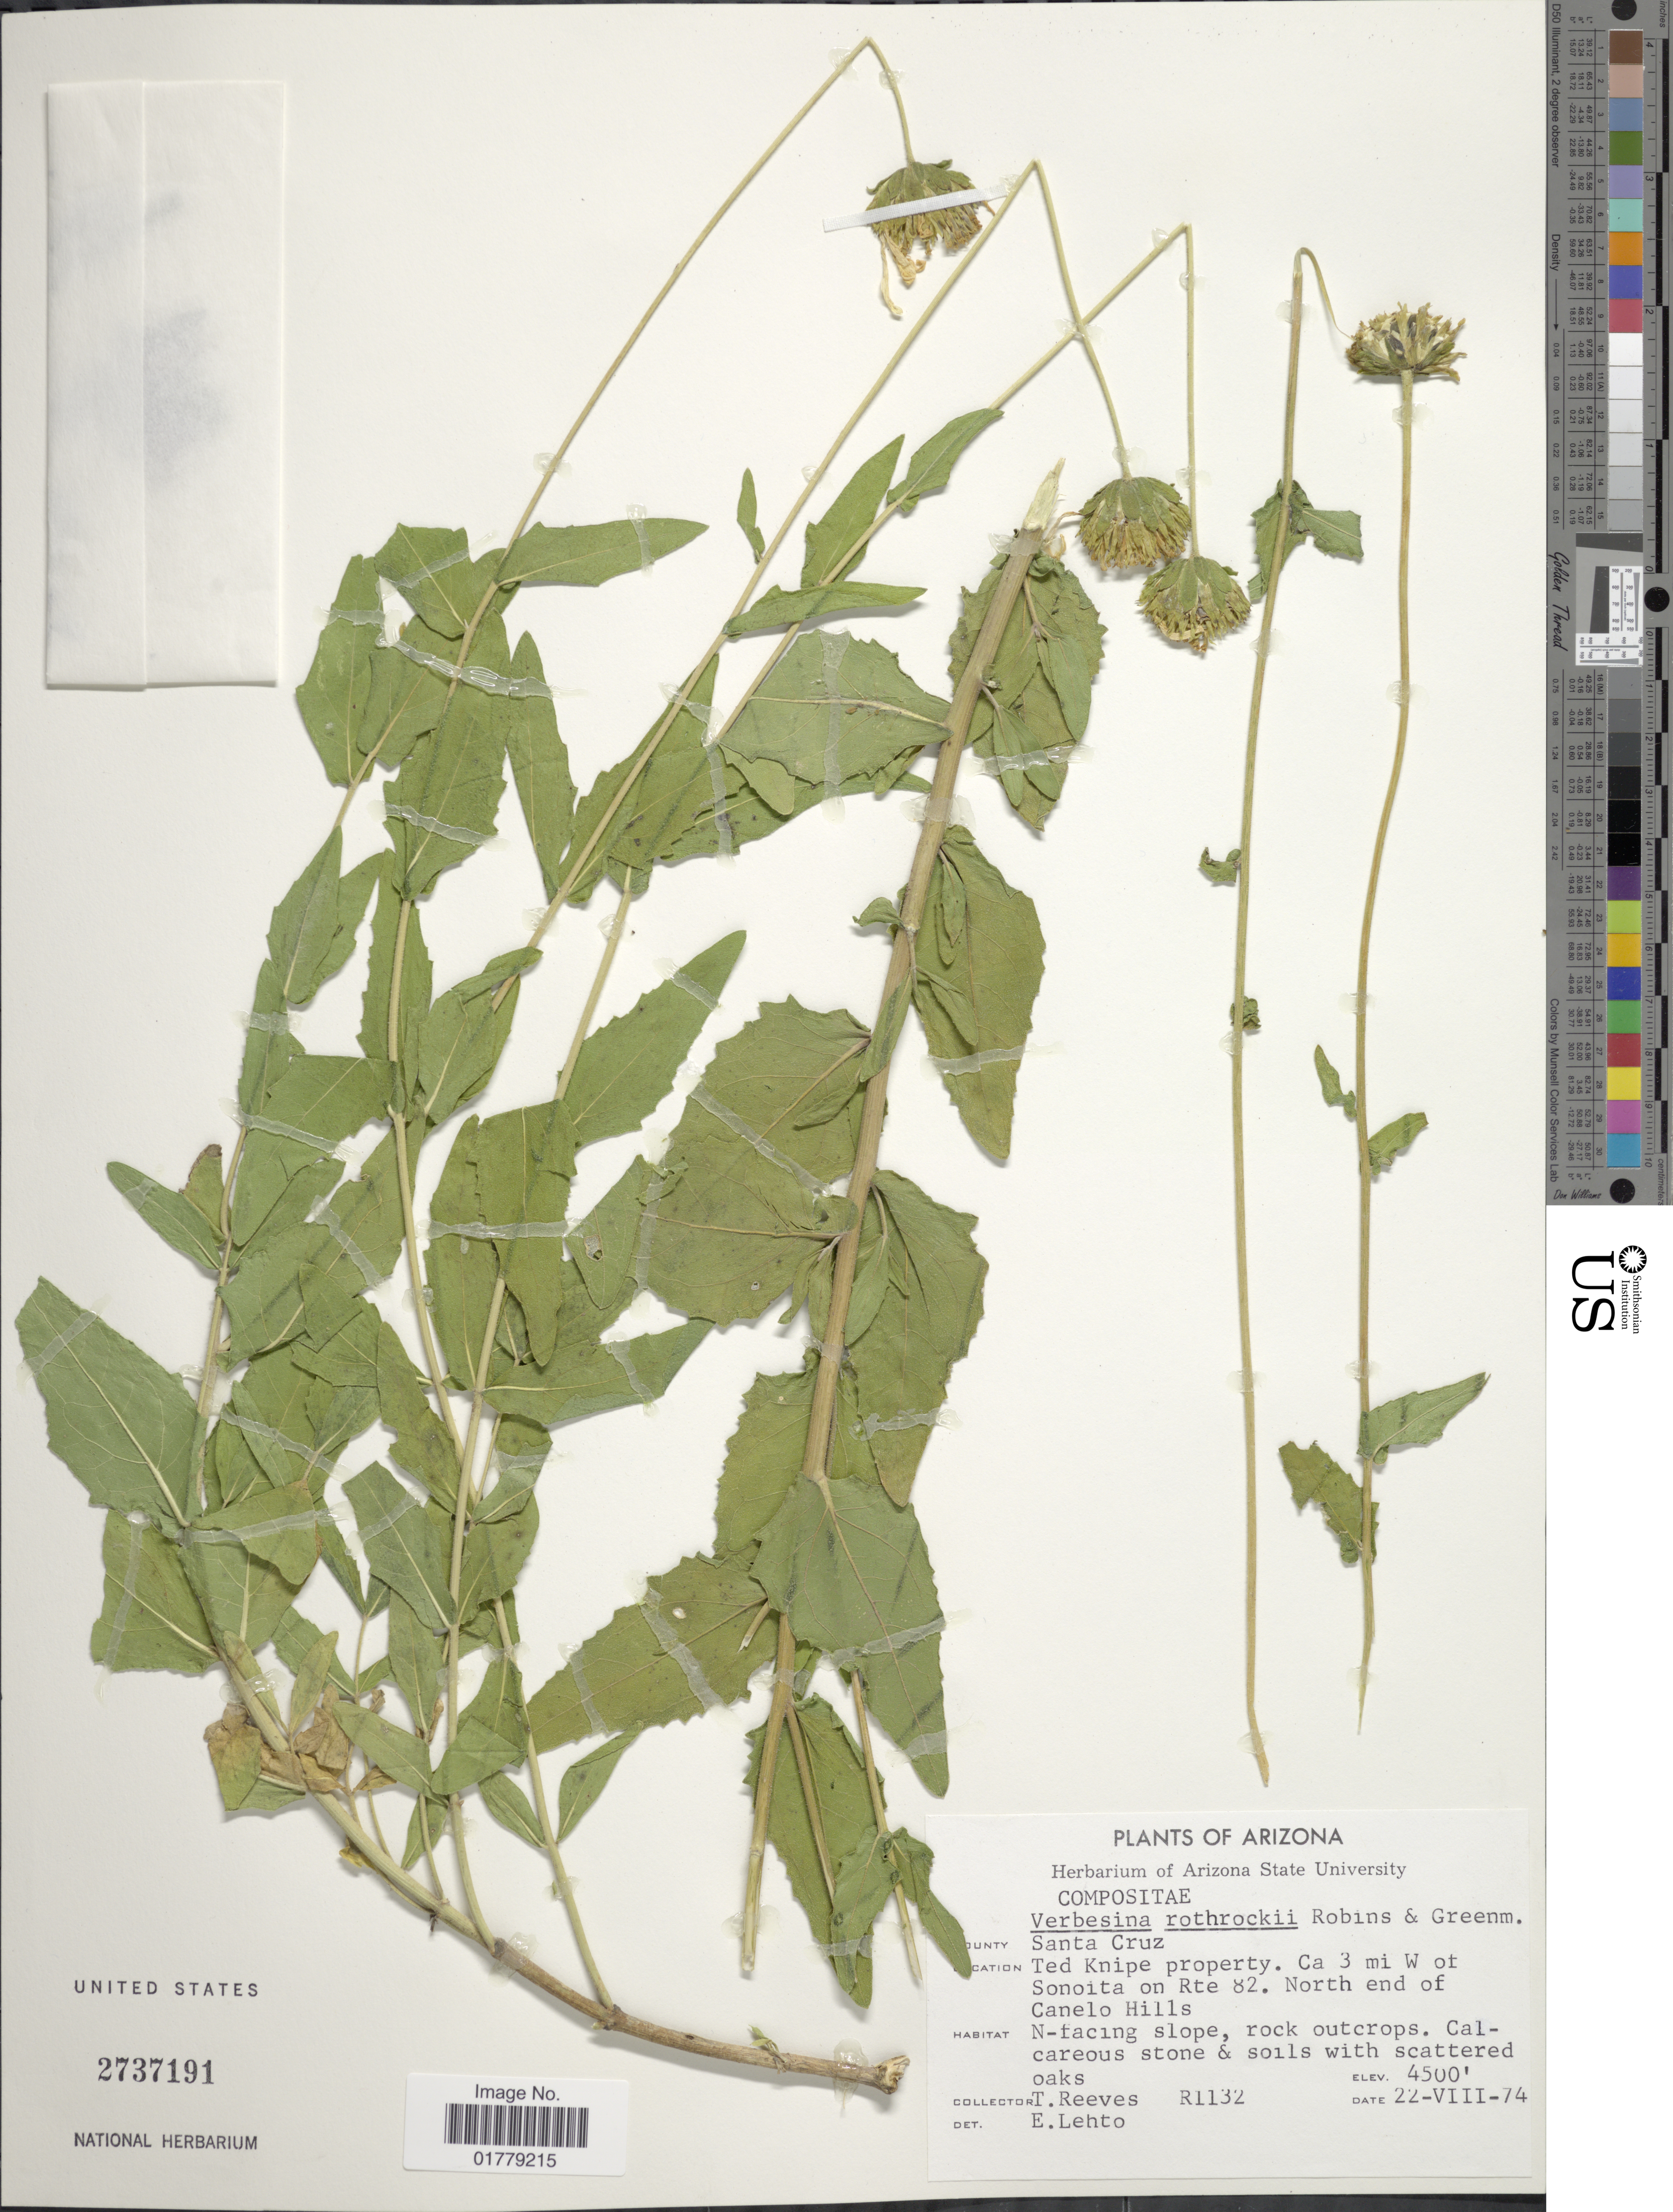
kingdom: Plantae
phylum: Tracheophyta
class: Magnoliopsida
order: Asterales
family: Asteraceae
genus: Verbesina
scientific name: Verbesina rothrockii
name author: B.L. Rob. & Greenm.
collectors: T. Reeves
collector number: R1132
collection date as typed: Transcribed d/m/y: 22/8/74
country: United States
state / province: Arizona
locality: County Santa Cruz. Ted Knipe property. Ca 3 mi W of Sonoita on Rte 82. North end of Canelo Hills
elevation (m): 1372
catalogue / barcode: US 2737191